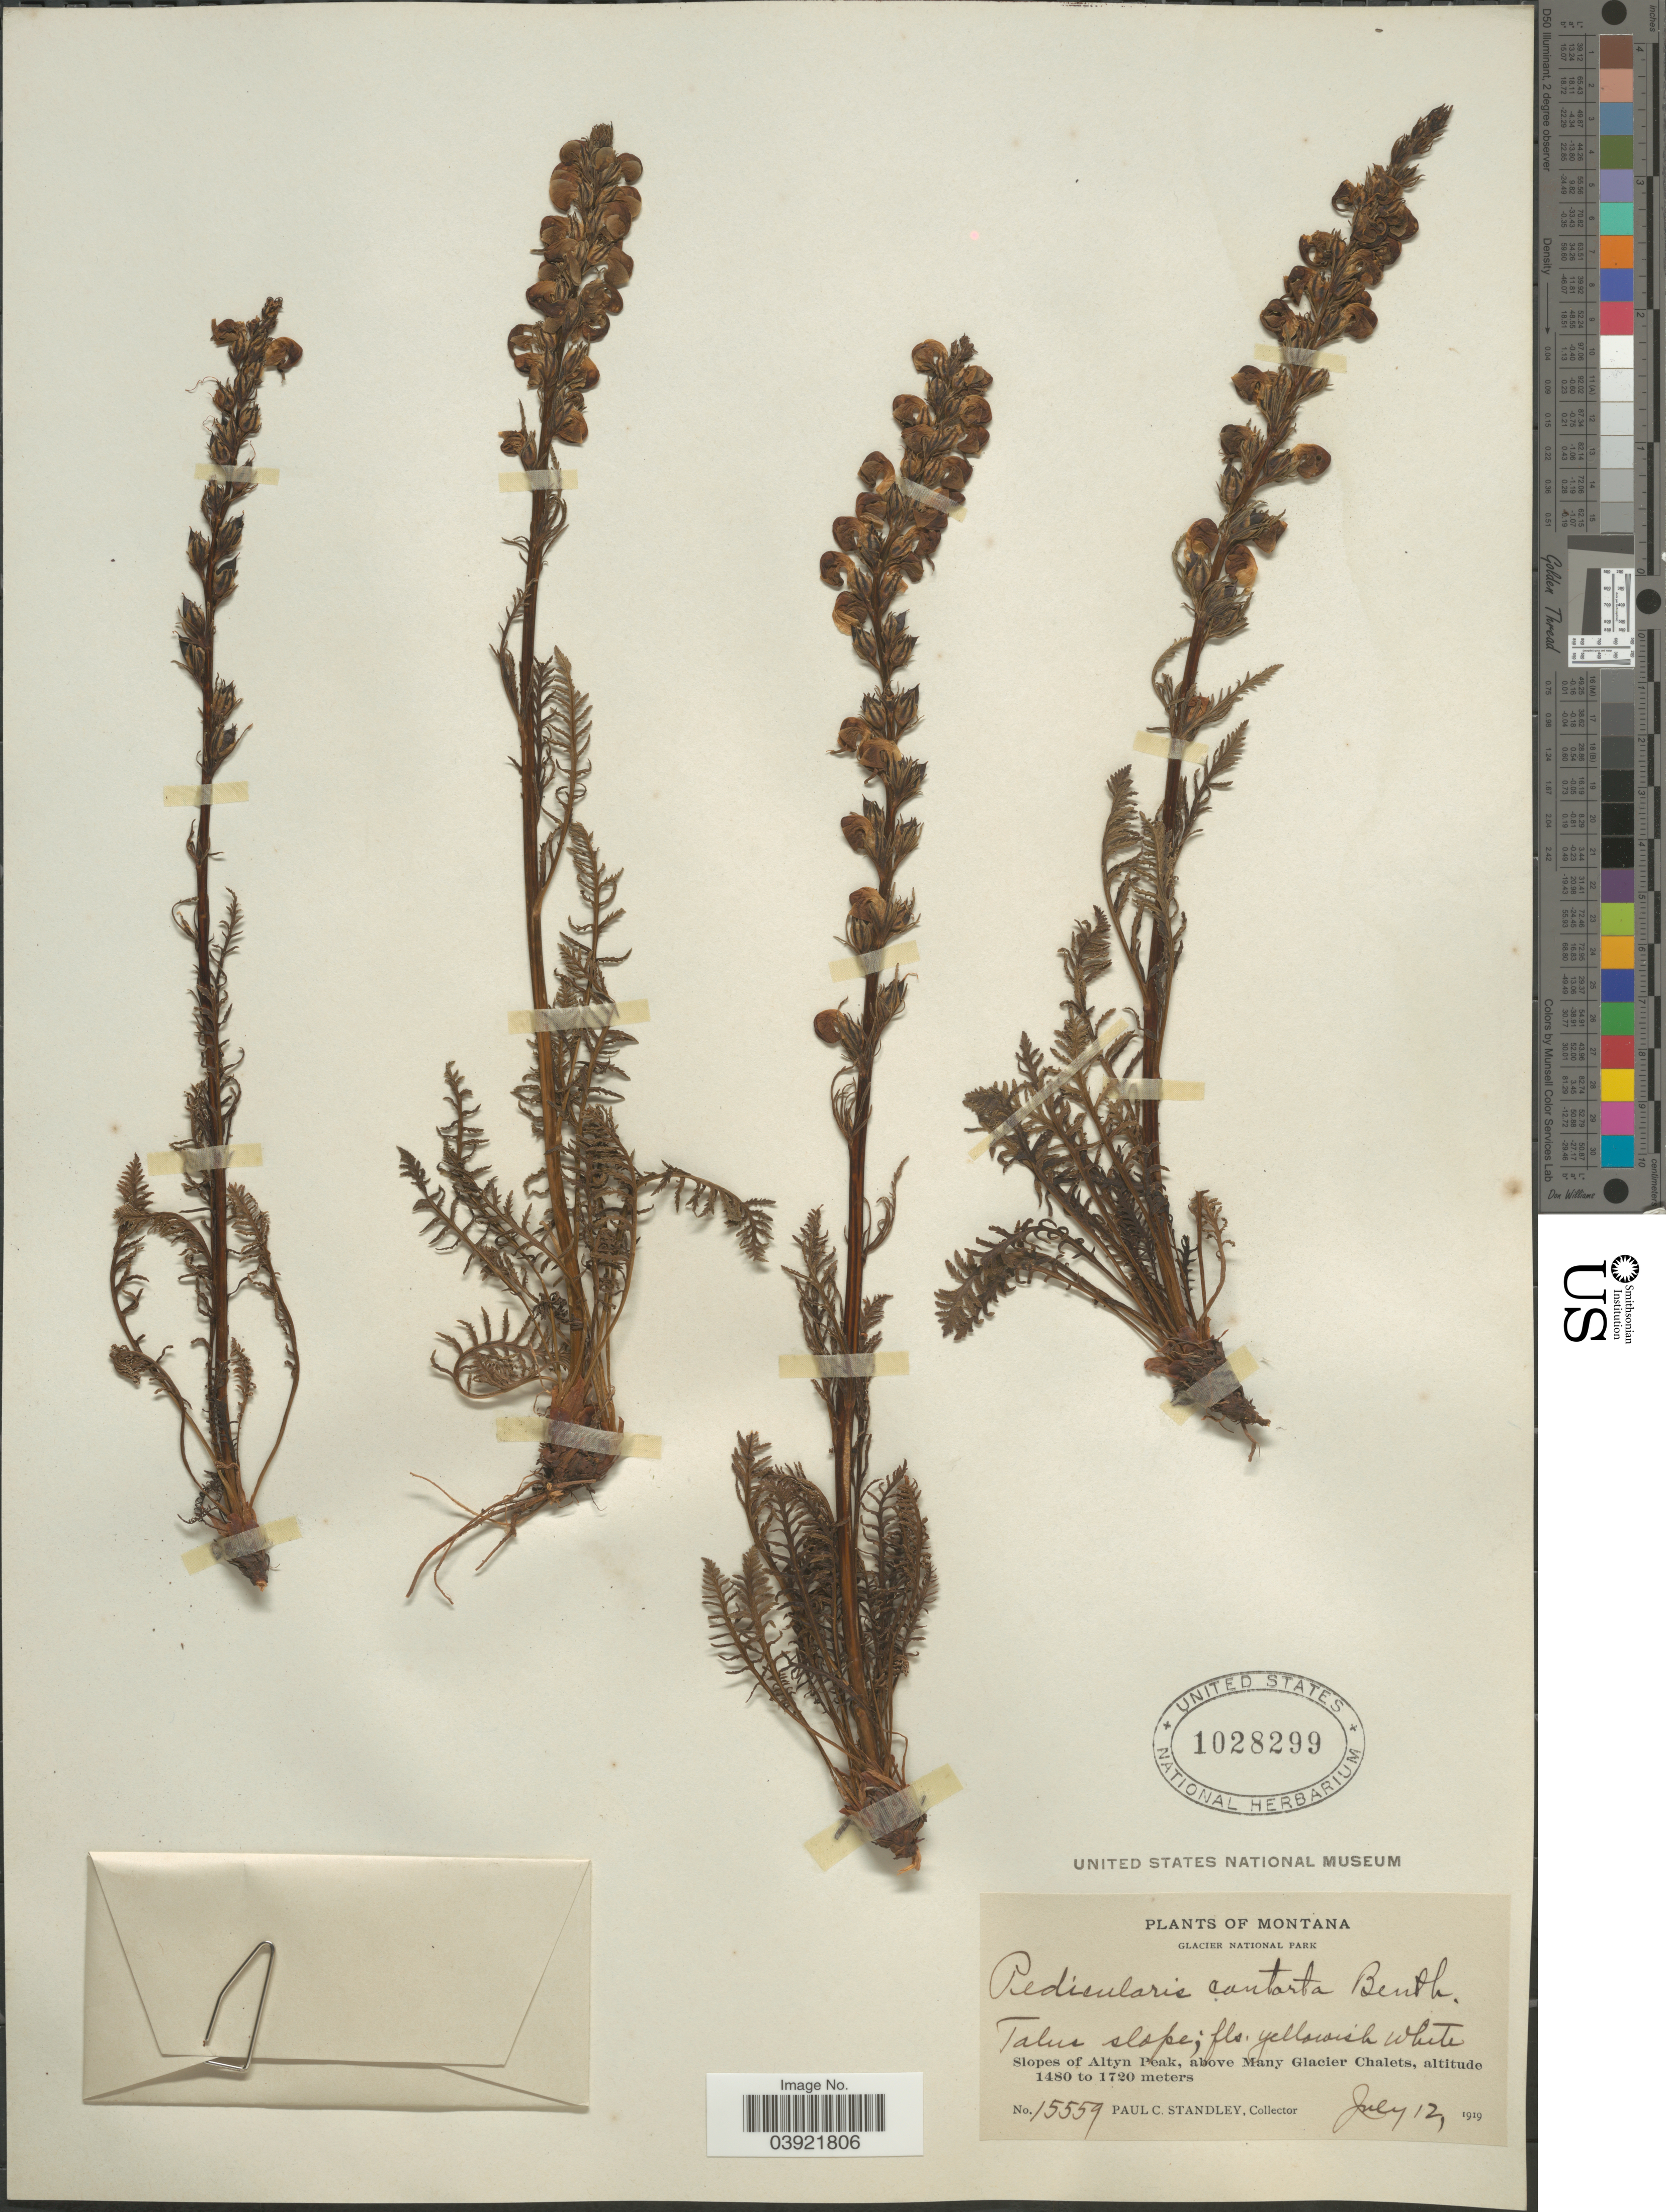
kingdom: Plantae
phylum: Tracheophyta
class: Magnoliopsida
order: Lamiales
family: Orobanchaceae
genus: Pedicularis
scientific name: Pedicularis contorta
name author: Benth.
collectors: P. C. Standley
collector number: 15559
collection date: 1919-07-12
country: United States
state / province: Montana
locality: Glacier National Park. Slopes of Altyn Peak, above Many Glacier Chalets.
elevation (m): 1480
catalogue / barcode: US 1028299